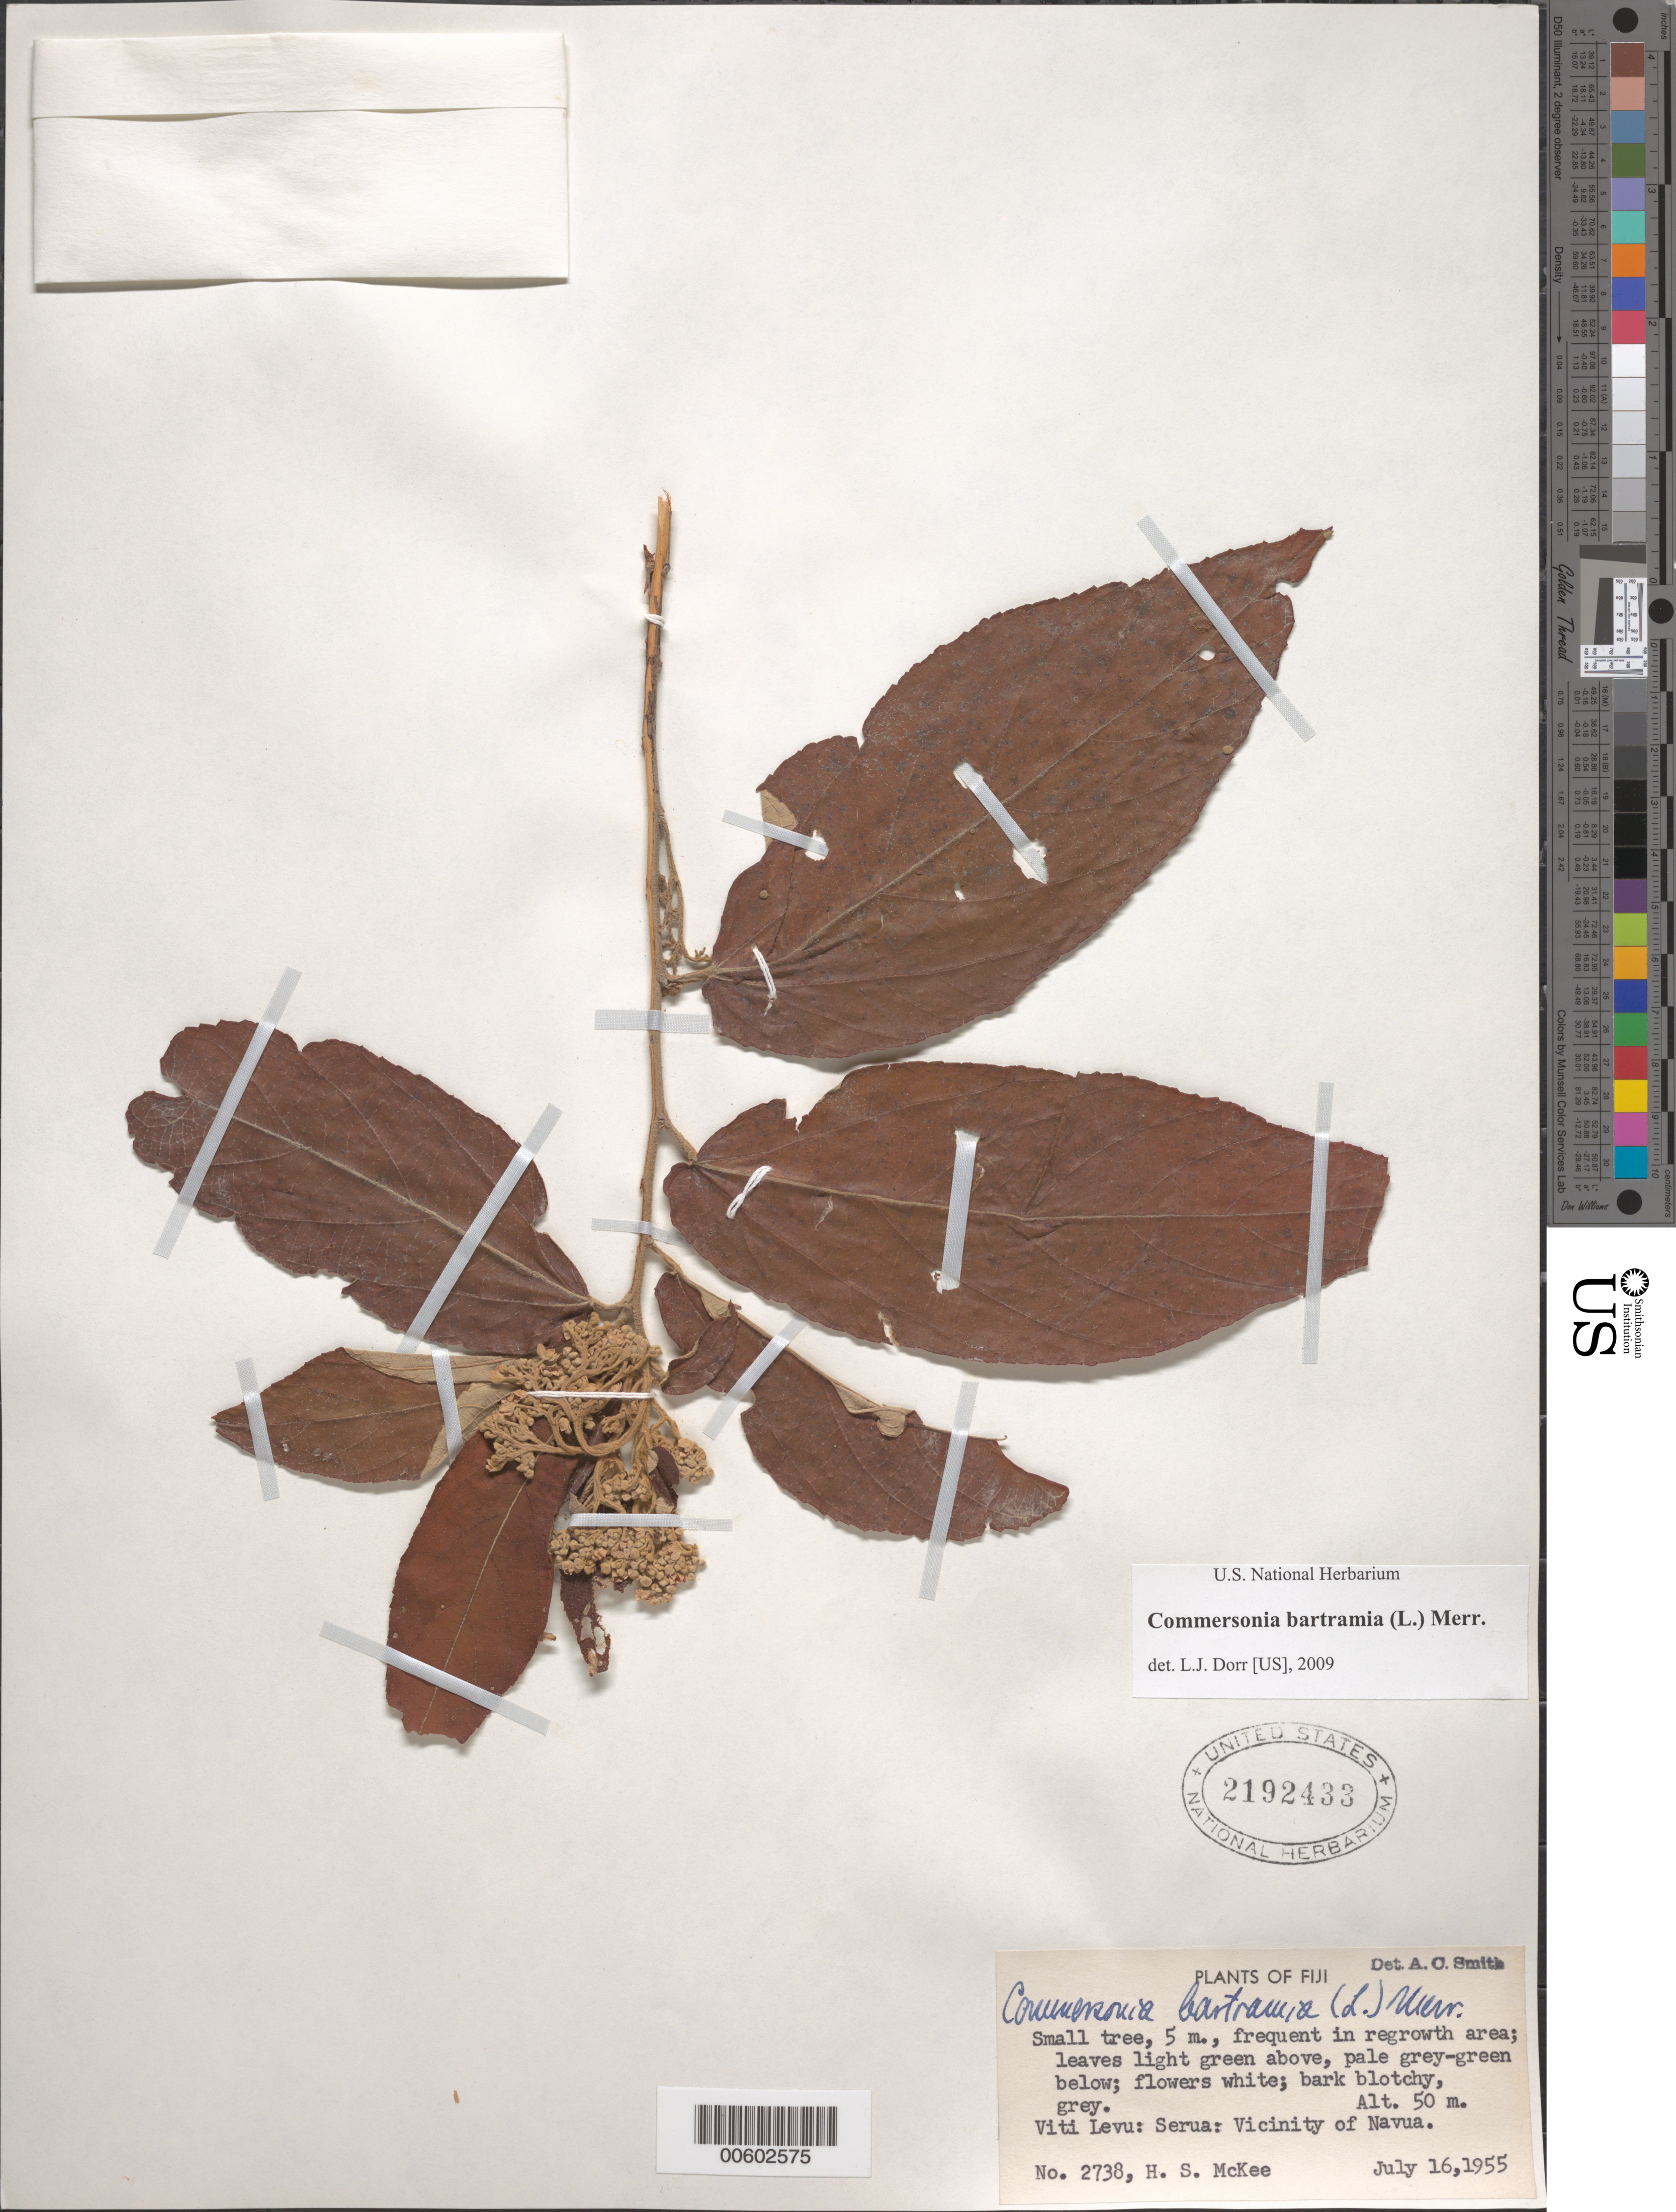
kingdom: Plantae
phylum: Tracheophyta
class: Magnoliopsida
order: Malvales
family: Malvaceae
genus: Commersonia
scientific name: Commersonia bartramia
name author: (L.) Merr.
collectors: H. S. MacKee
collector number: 2738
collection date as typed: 16 Jul 1955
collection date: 1955-07-16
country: Fiji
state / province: Central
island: Viti Levu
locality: Serua: Vicinity of Serua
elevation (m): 50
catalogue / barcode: US 2192433